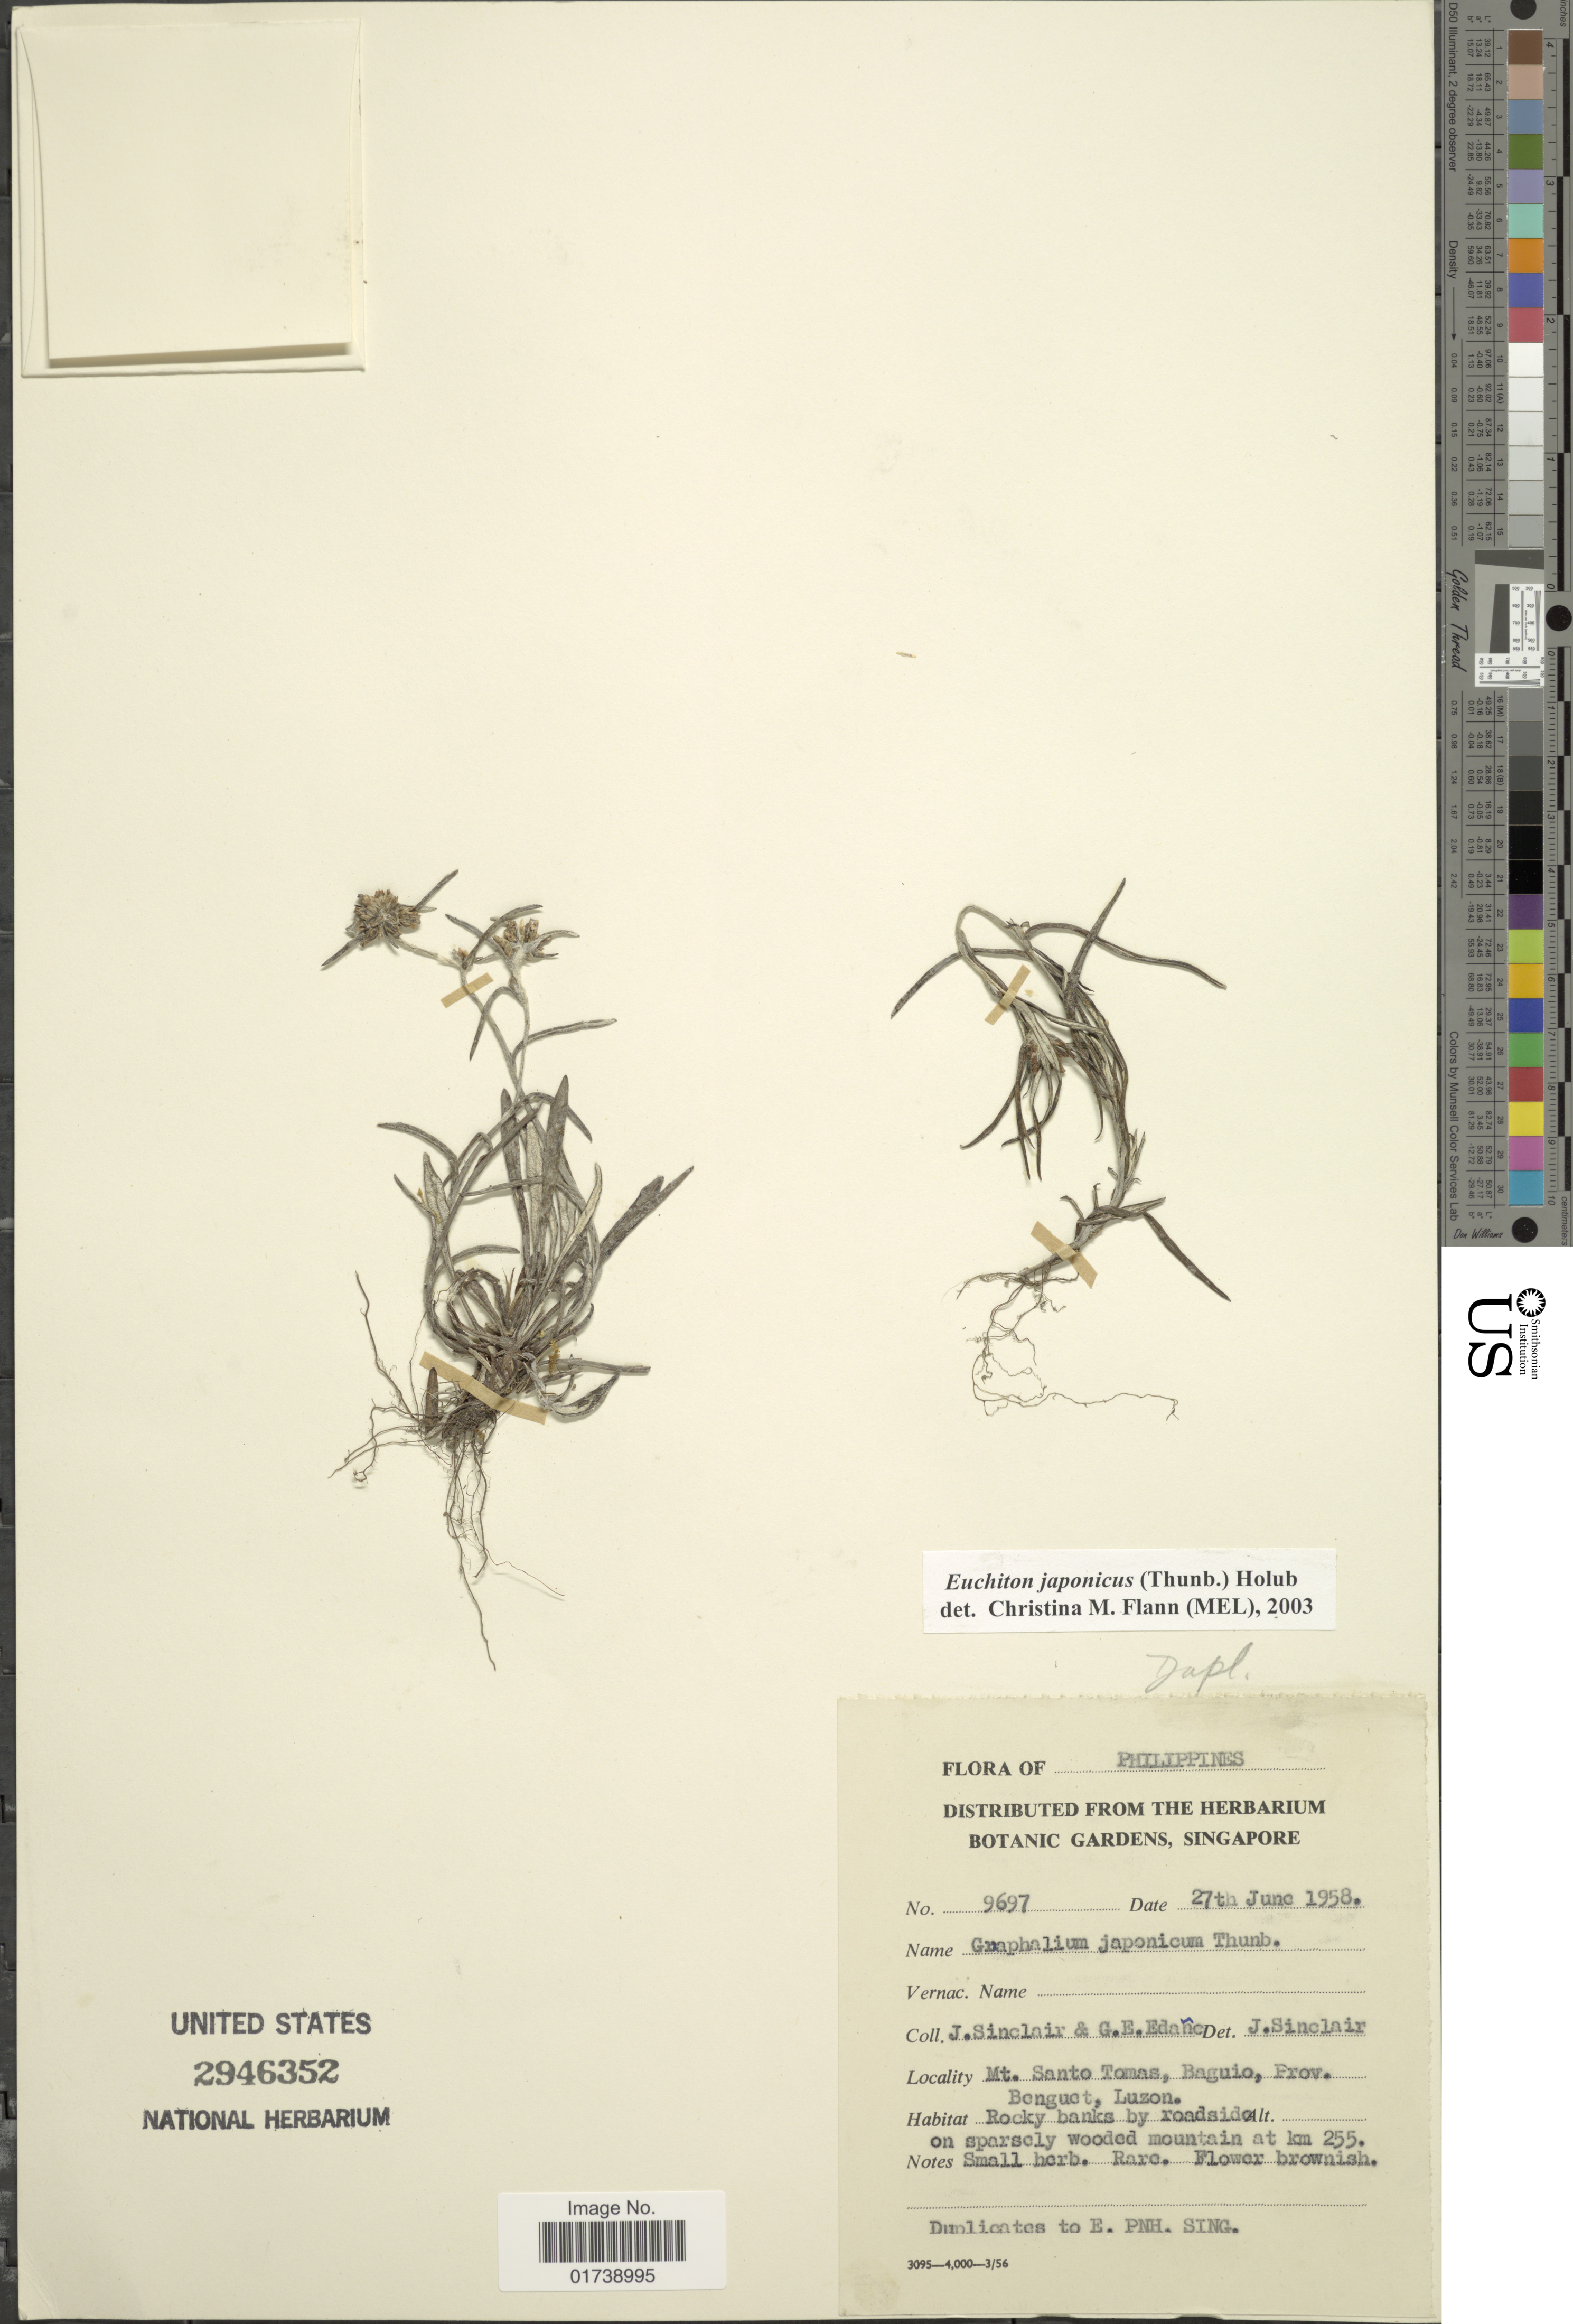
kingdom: Plantae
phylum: Tracheophyta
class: Magnoliopsida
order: Asterales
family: Asteraceae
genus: Euchiton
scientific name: Euchiton japonicus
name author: (Thunb.) Anderb.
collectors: J. Sinclair & G. E. Edaño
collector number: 9697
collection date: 1958-06-27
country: Philippines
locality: Mt. Santo Tomas, Baguio, Prov. Benguet, Luzon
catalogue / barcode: US 2946352